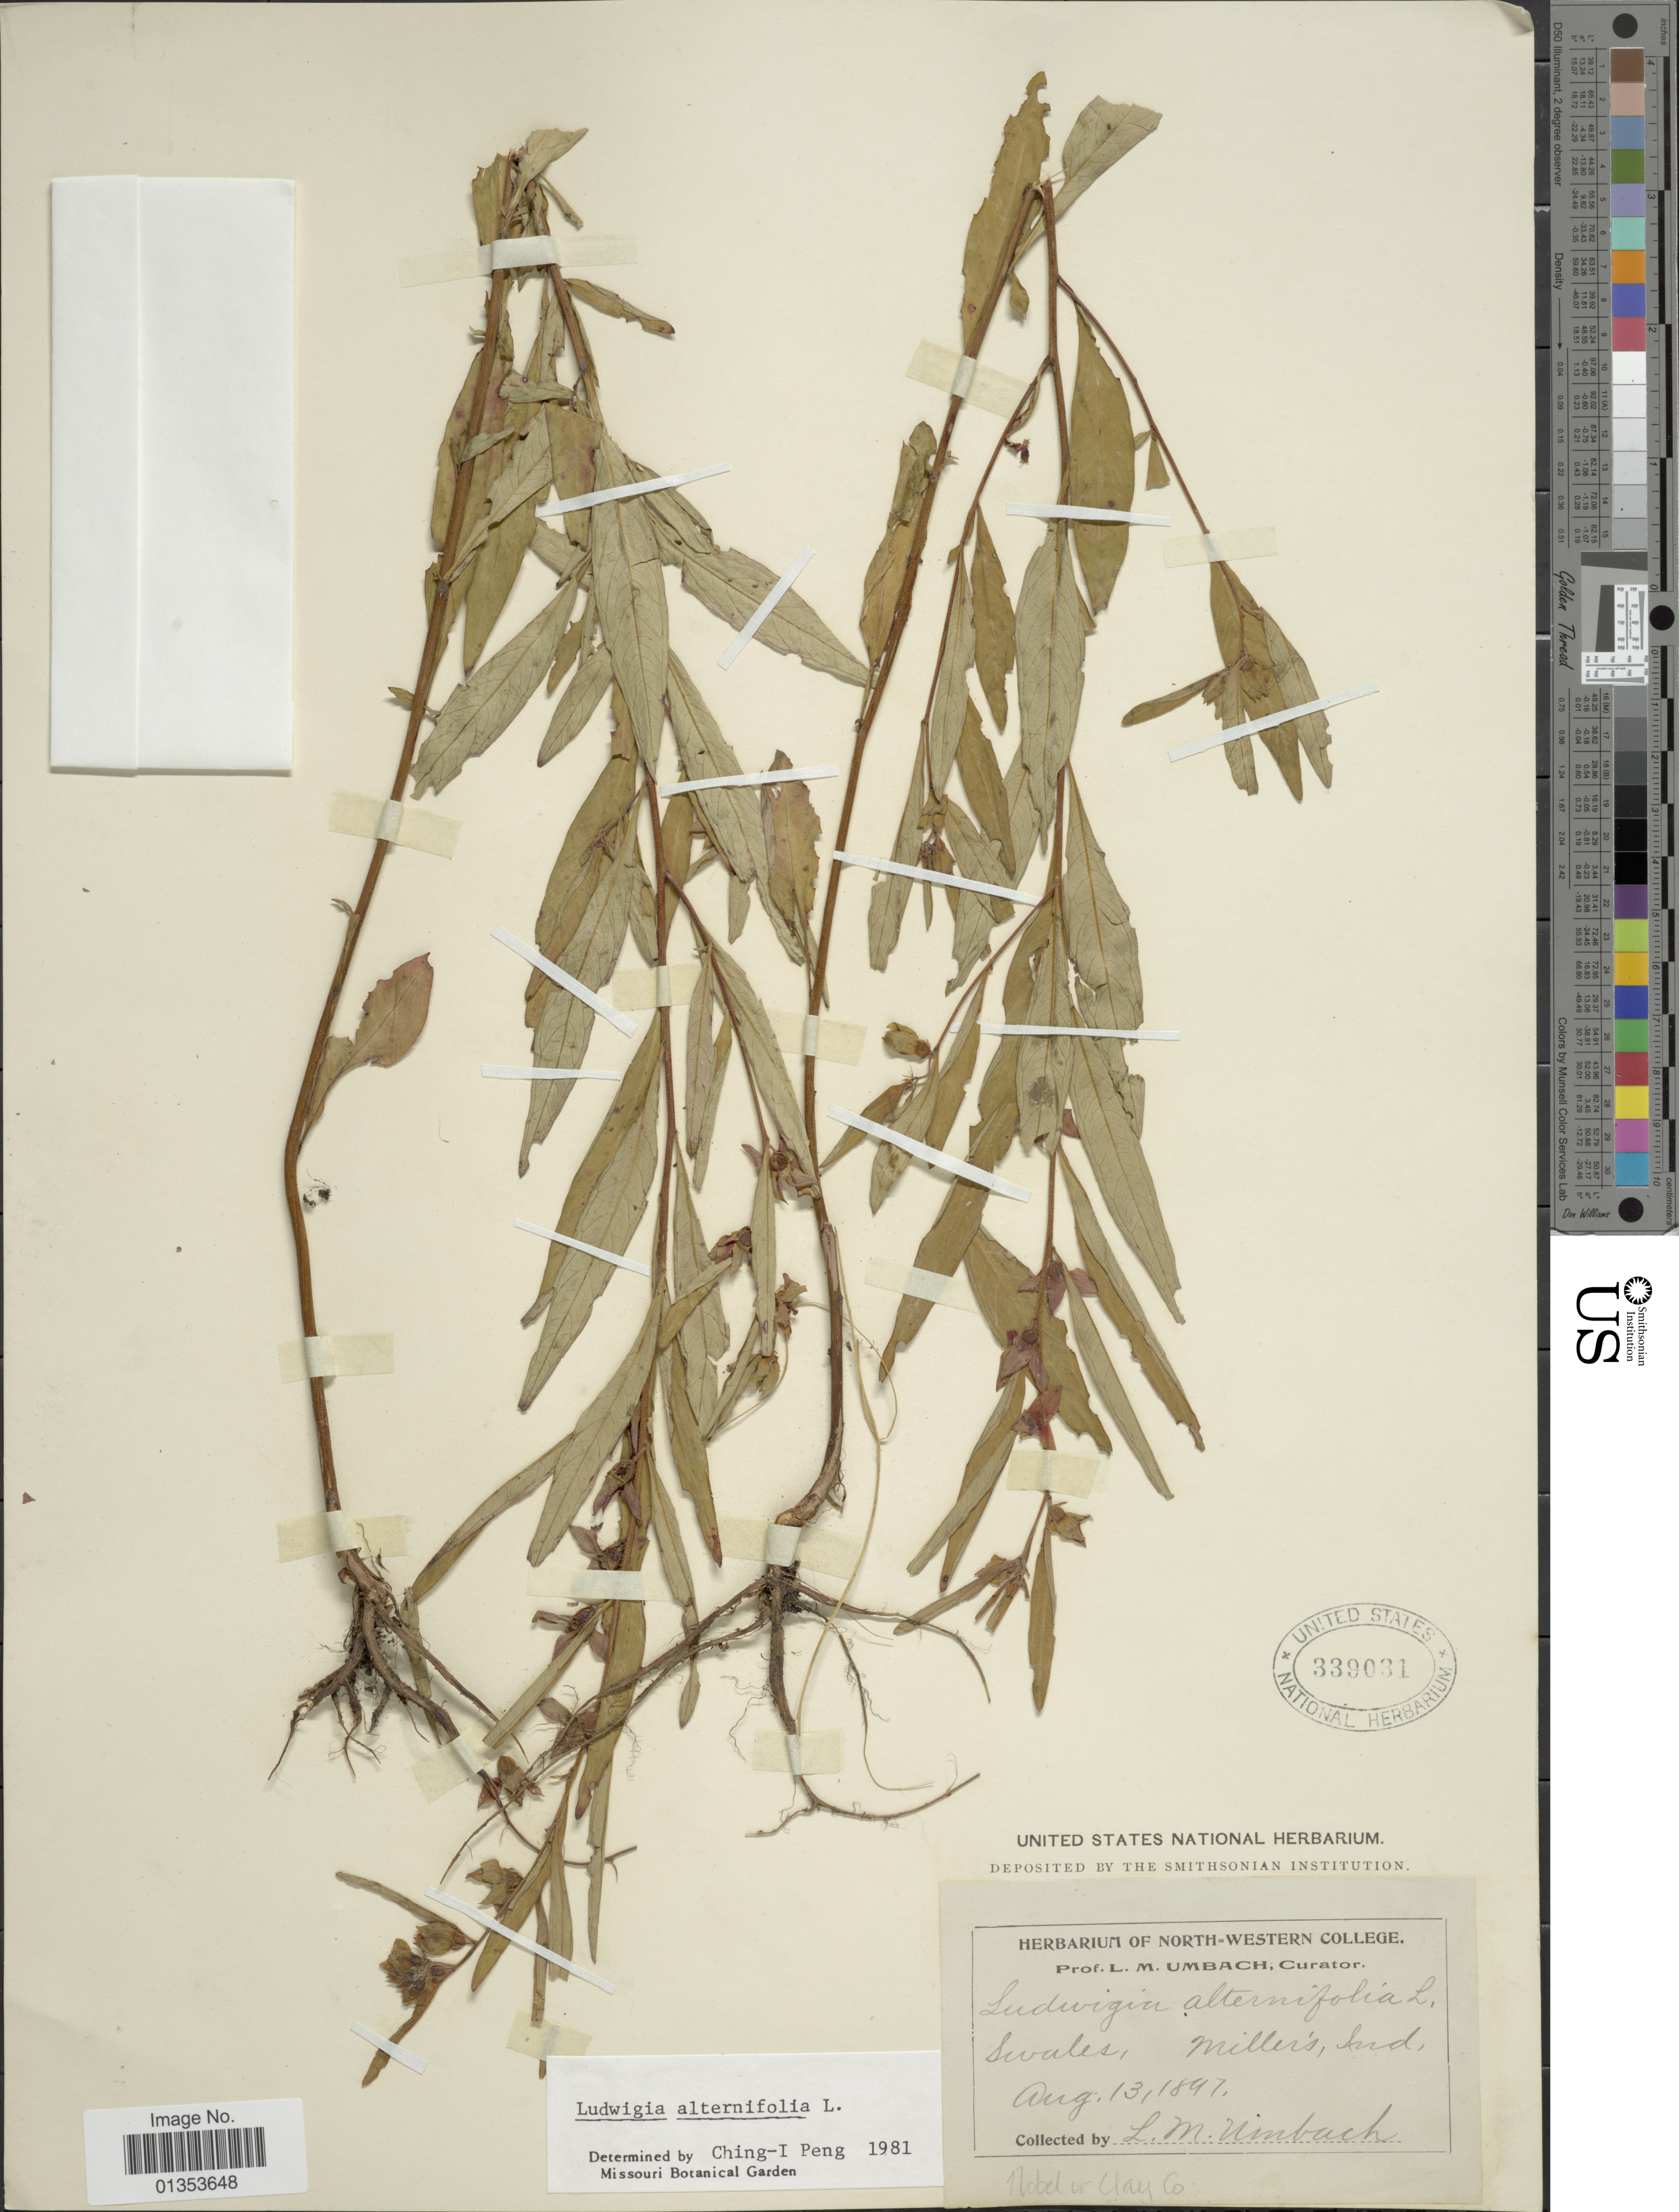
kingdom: Plantae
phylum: Tracheophyta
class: Magnoliopsida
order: Myrtales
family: Onagraceae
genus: Ludwigia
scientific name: Ludwigia alternifolia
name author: L.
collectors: L. M. Umbach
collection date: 1897-08-13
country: United States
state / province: Indiana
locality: Swales, Miller's, Nobel or Clay Co.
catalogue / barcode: US 339031